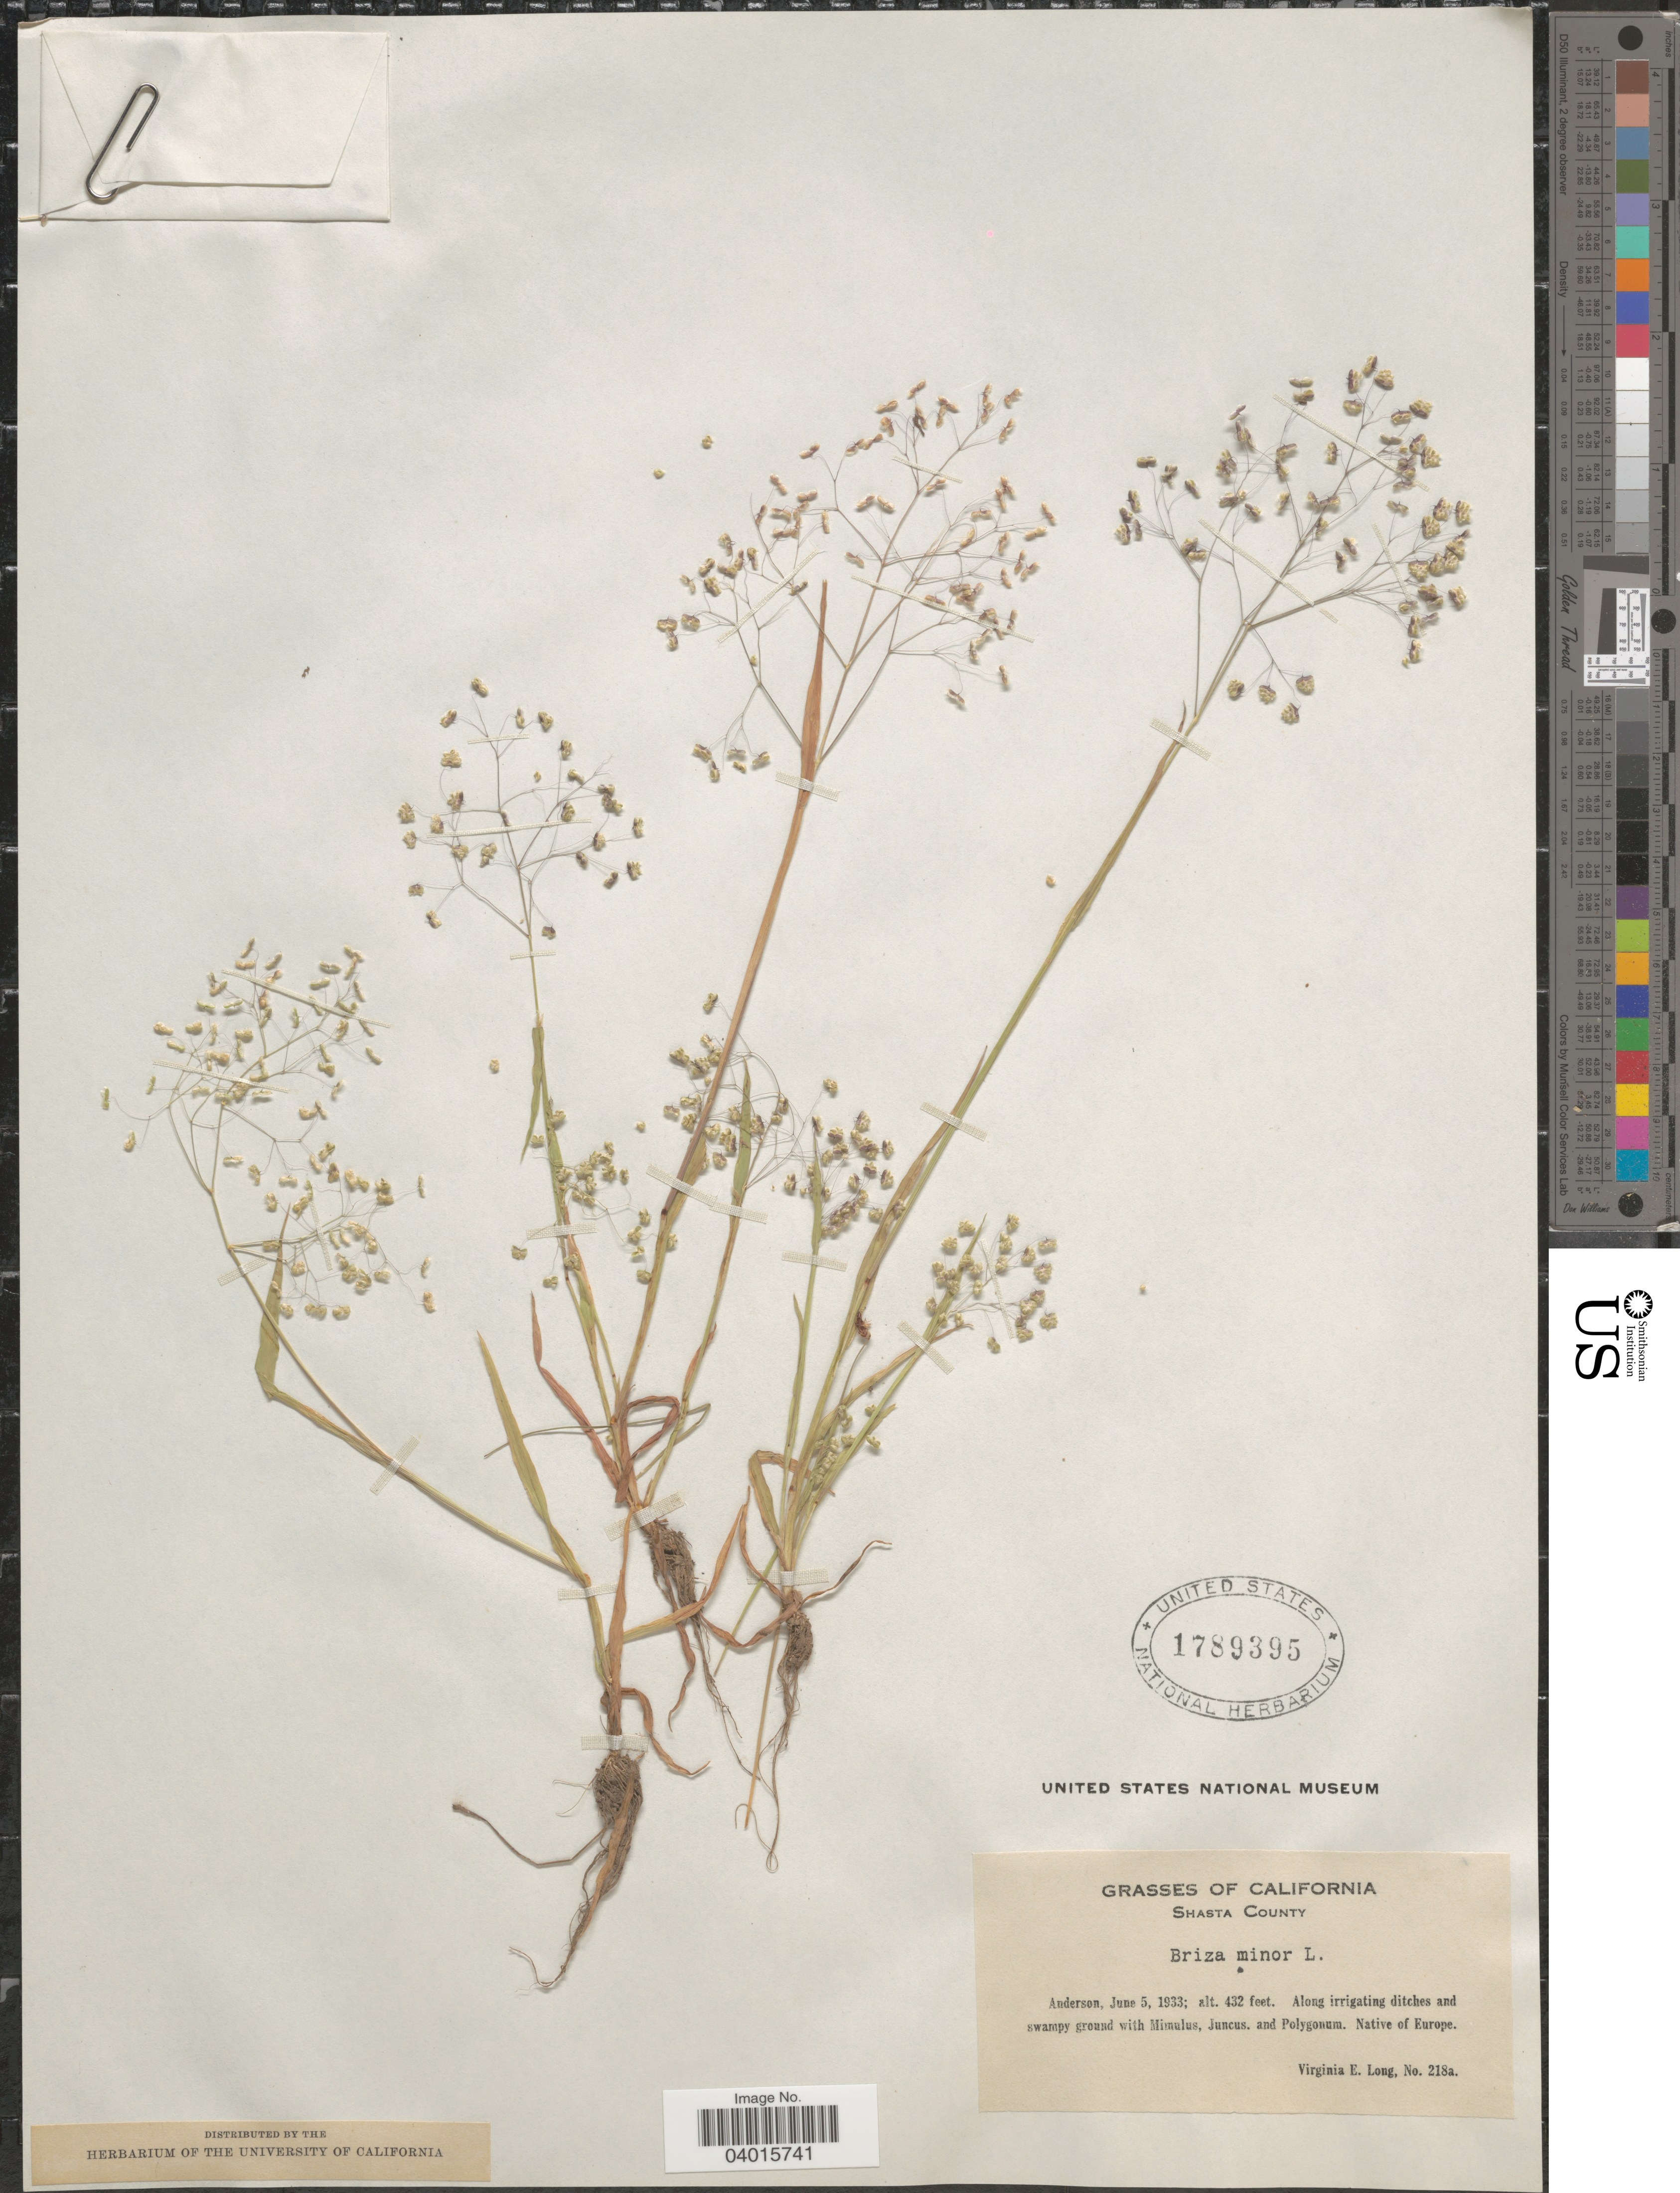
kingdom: Plantae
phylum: Tracheophyta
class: Liliopsida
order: Poales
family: Poaceae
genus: Briza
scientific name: Briza minor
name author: L.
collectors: V. Long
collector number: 218a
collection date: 1933-06-05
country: United States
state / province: California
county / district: Shasta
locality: Shasta County. Anderson. Along irrigating ditches and swampy ground. Native of Europe.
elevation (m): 132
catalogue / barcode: US 1789395